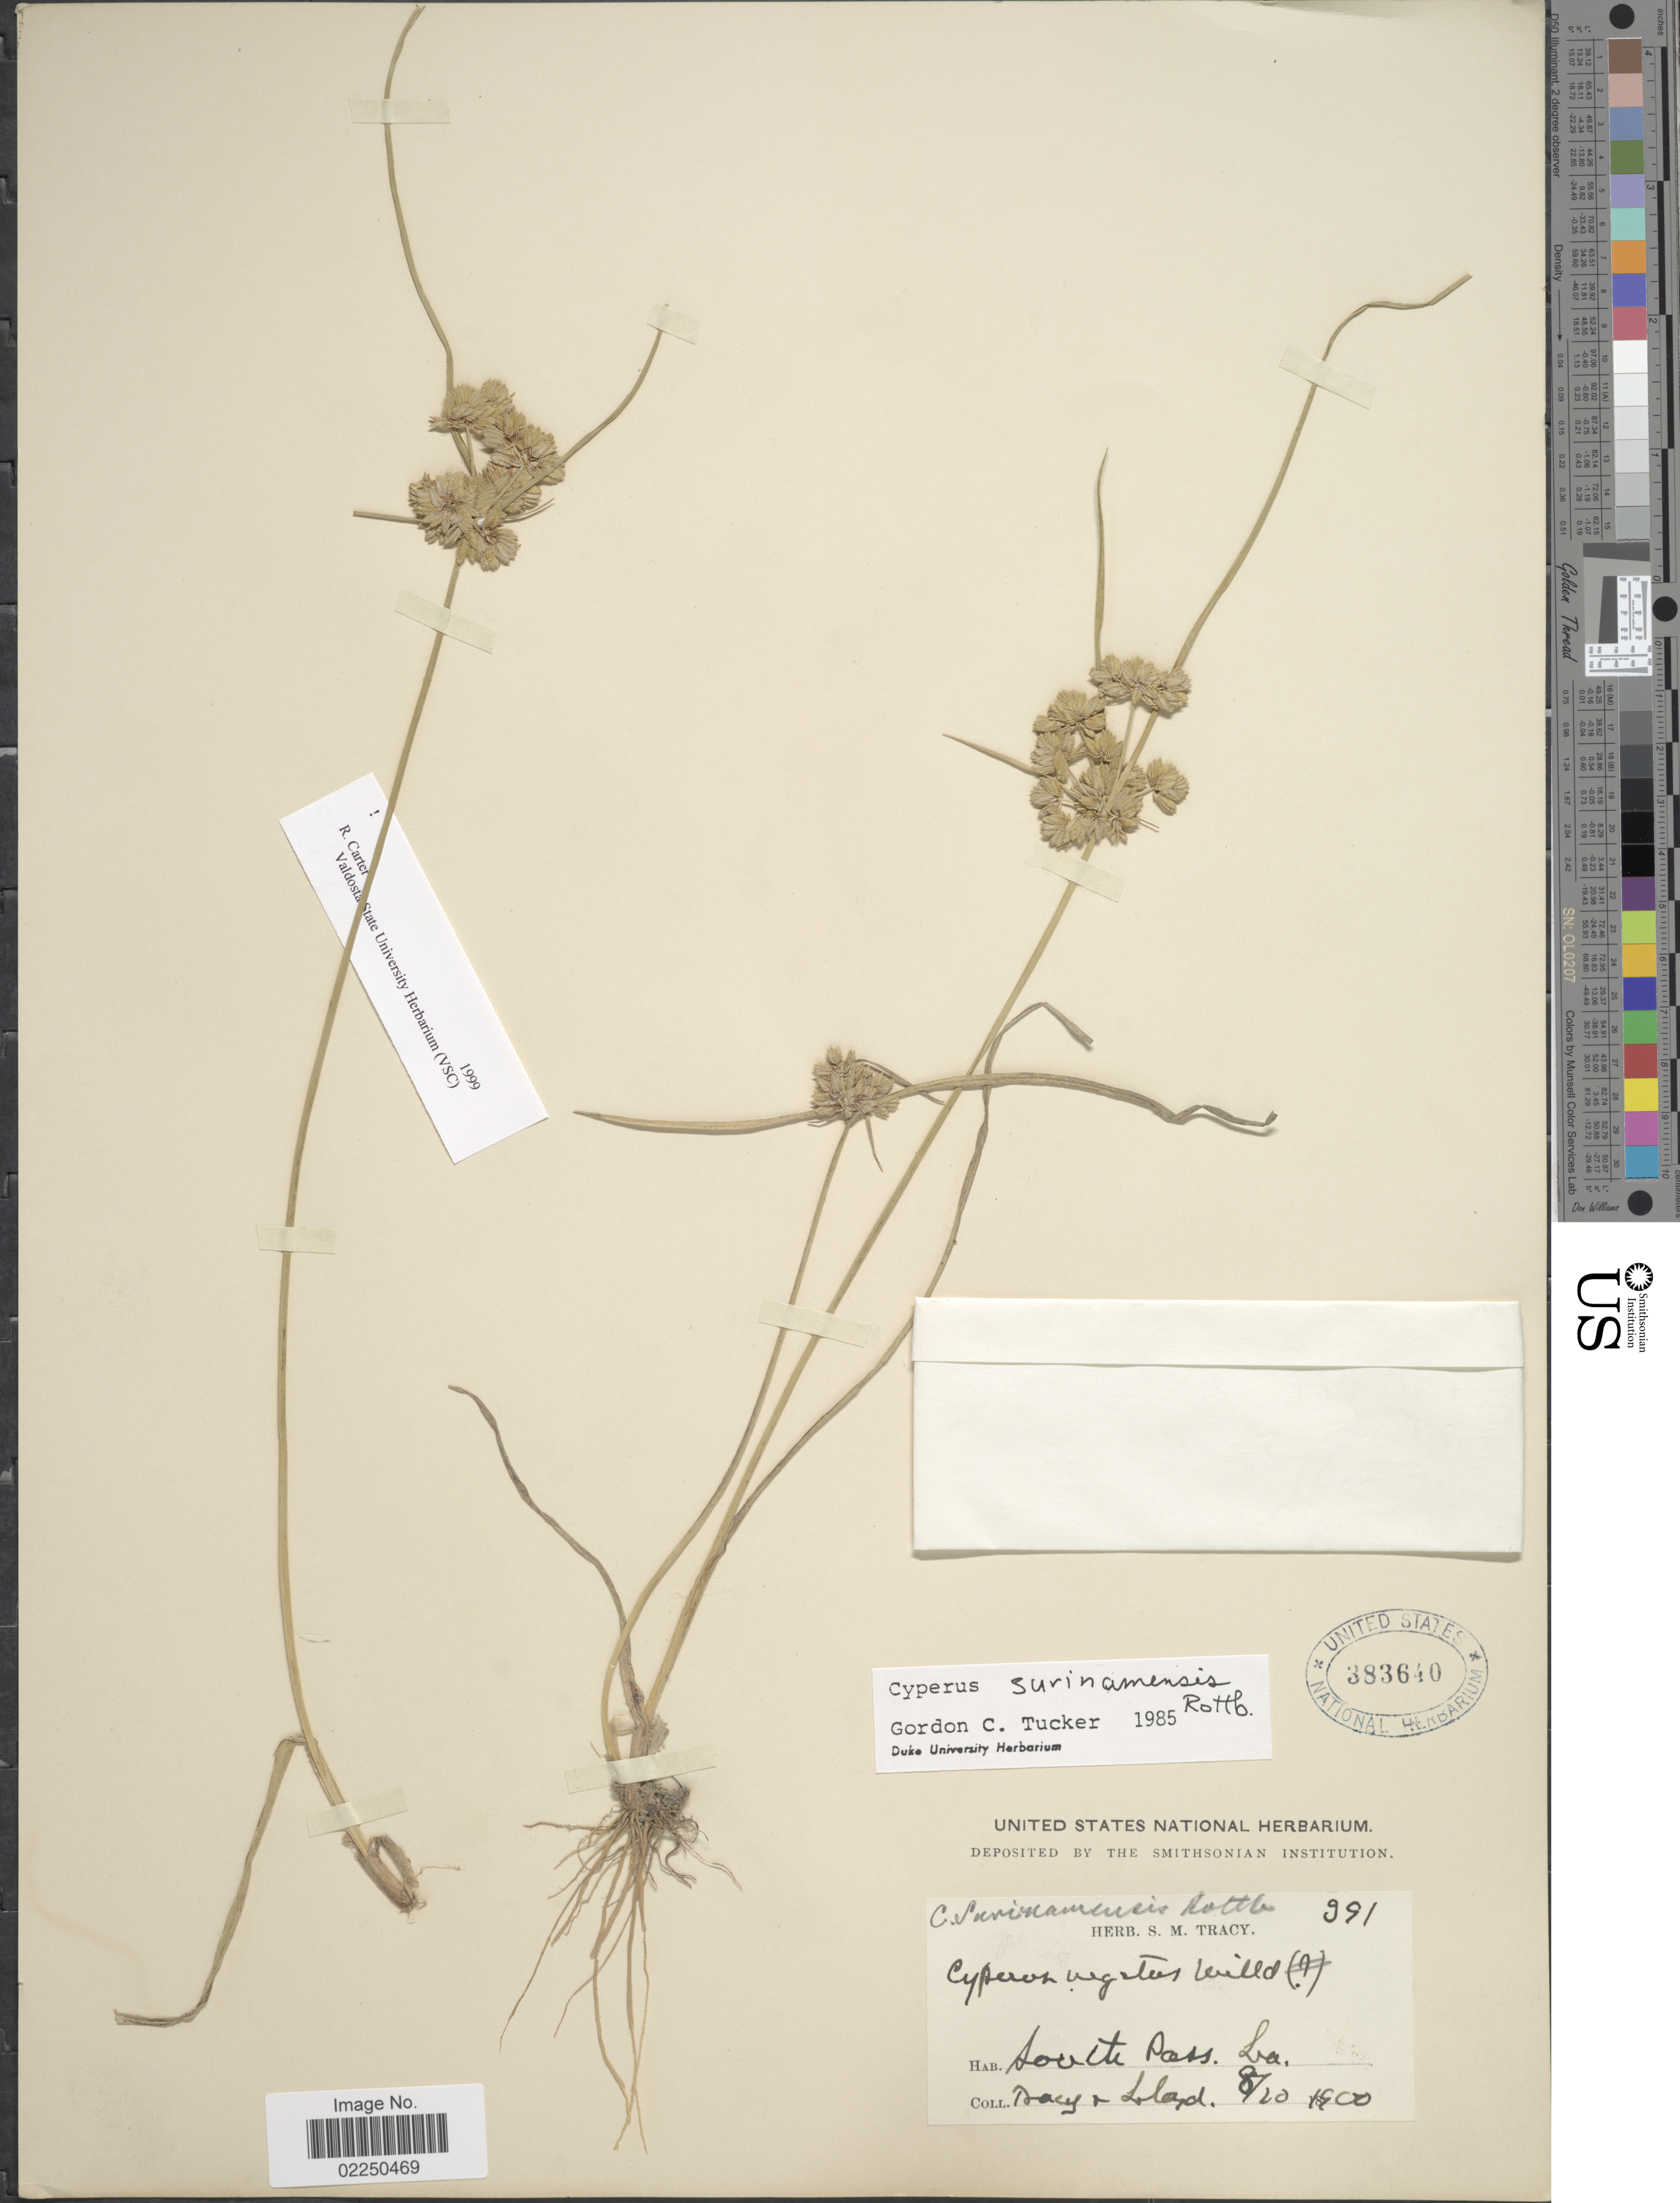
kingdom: Plantae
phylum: Tracheophyta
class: Liliopsida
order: Poales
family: Cyperaceae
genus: Cyperus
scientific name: Cyperus surinamensis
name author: Rottb.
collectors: -. Tracy & -- Lloyd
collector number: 991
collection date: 1900-08-20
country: United States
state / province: Louisiana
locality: South Pass.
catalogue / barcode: US 383640